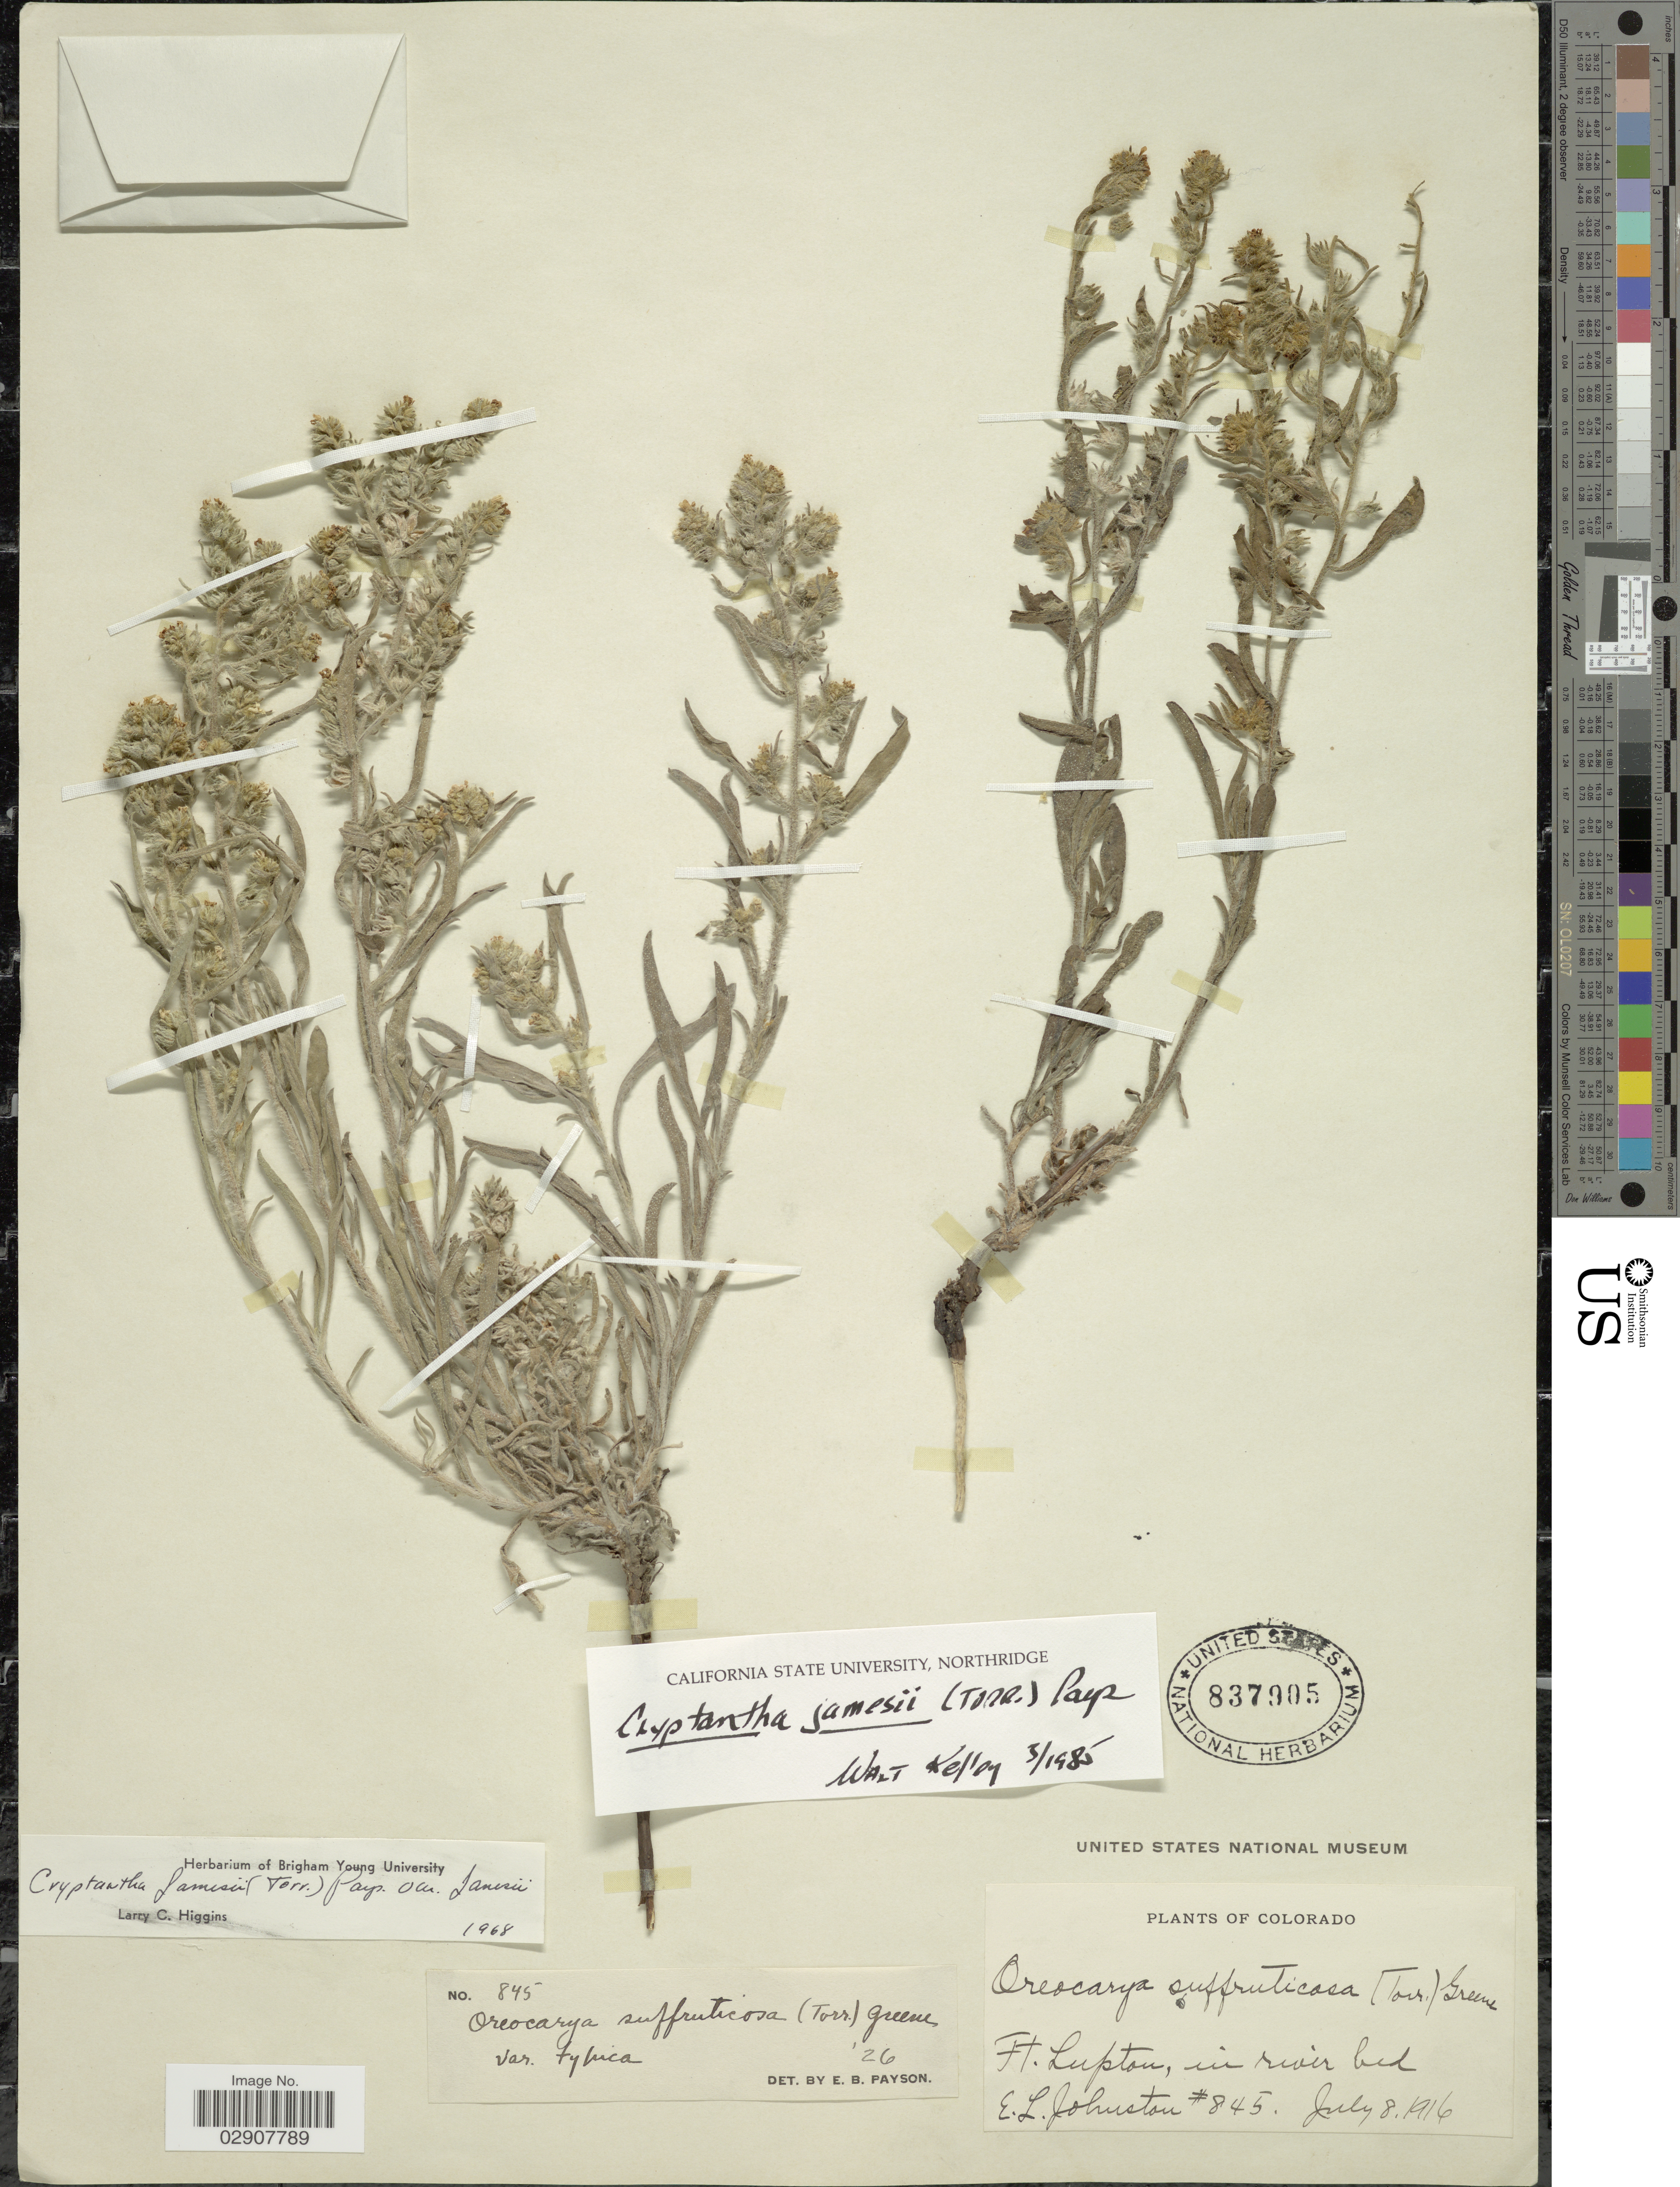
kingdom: Plantae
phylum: Tracheophyta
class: Magnoliopsida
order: Boraginales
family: Boraginaceae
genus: Cryptantha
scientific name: Cryptantha jamesii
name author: (Torr.) Payson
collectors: E. L. Johnston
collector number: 845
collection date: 1916-07-08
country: United States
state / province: Colorado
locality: Ft. Lupton, in river bed. Colorado.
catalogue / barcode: US 837905